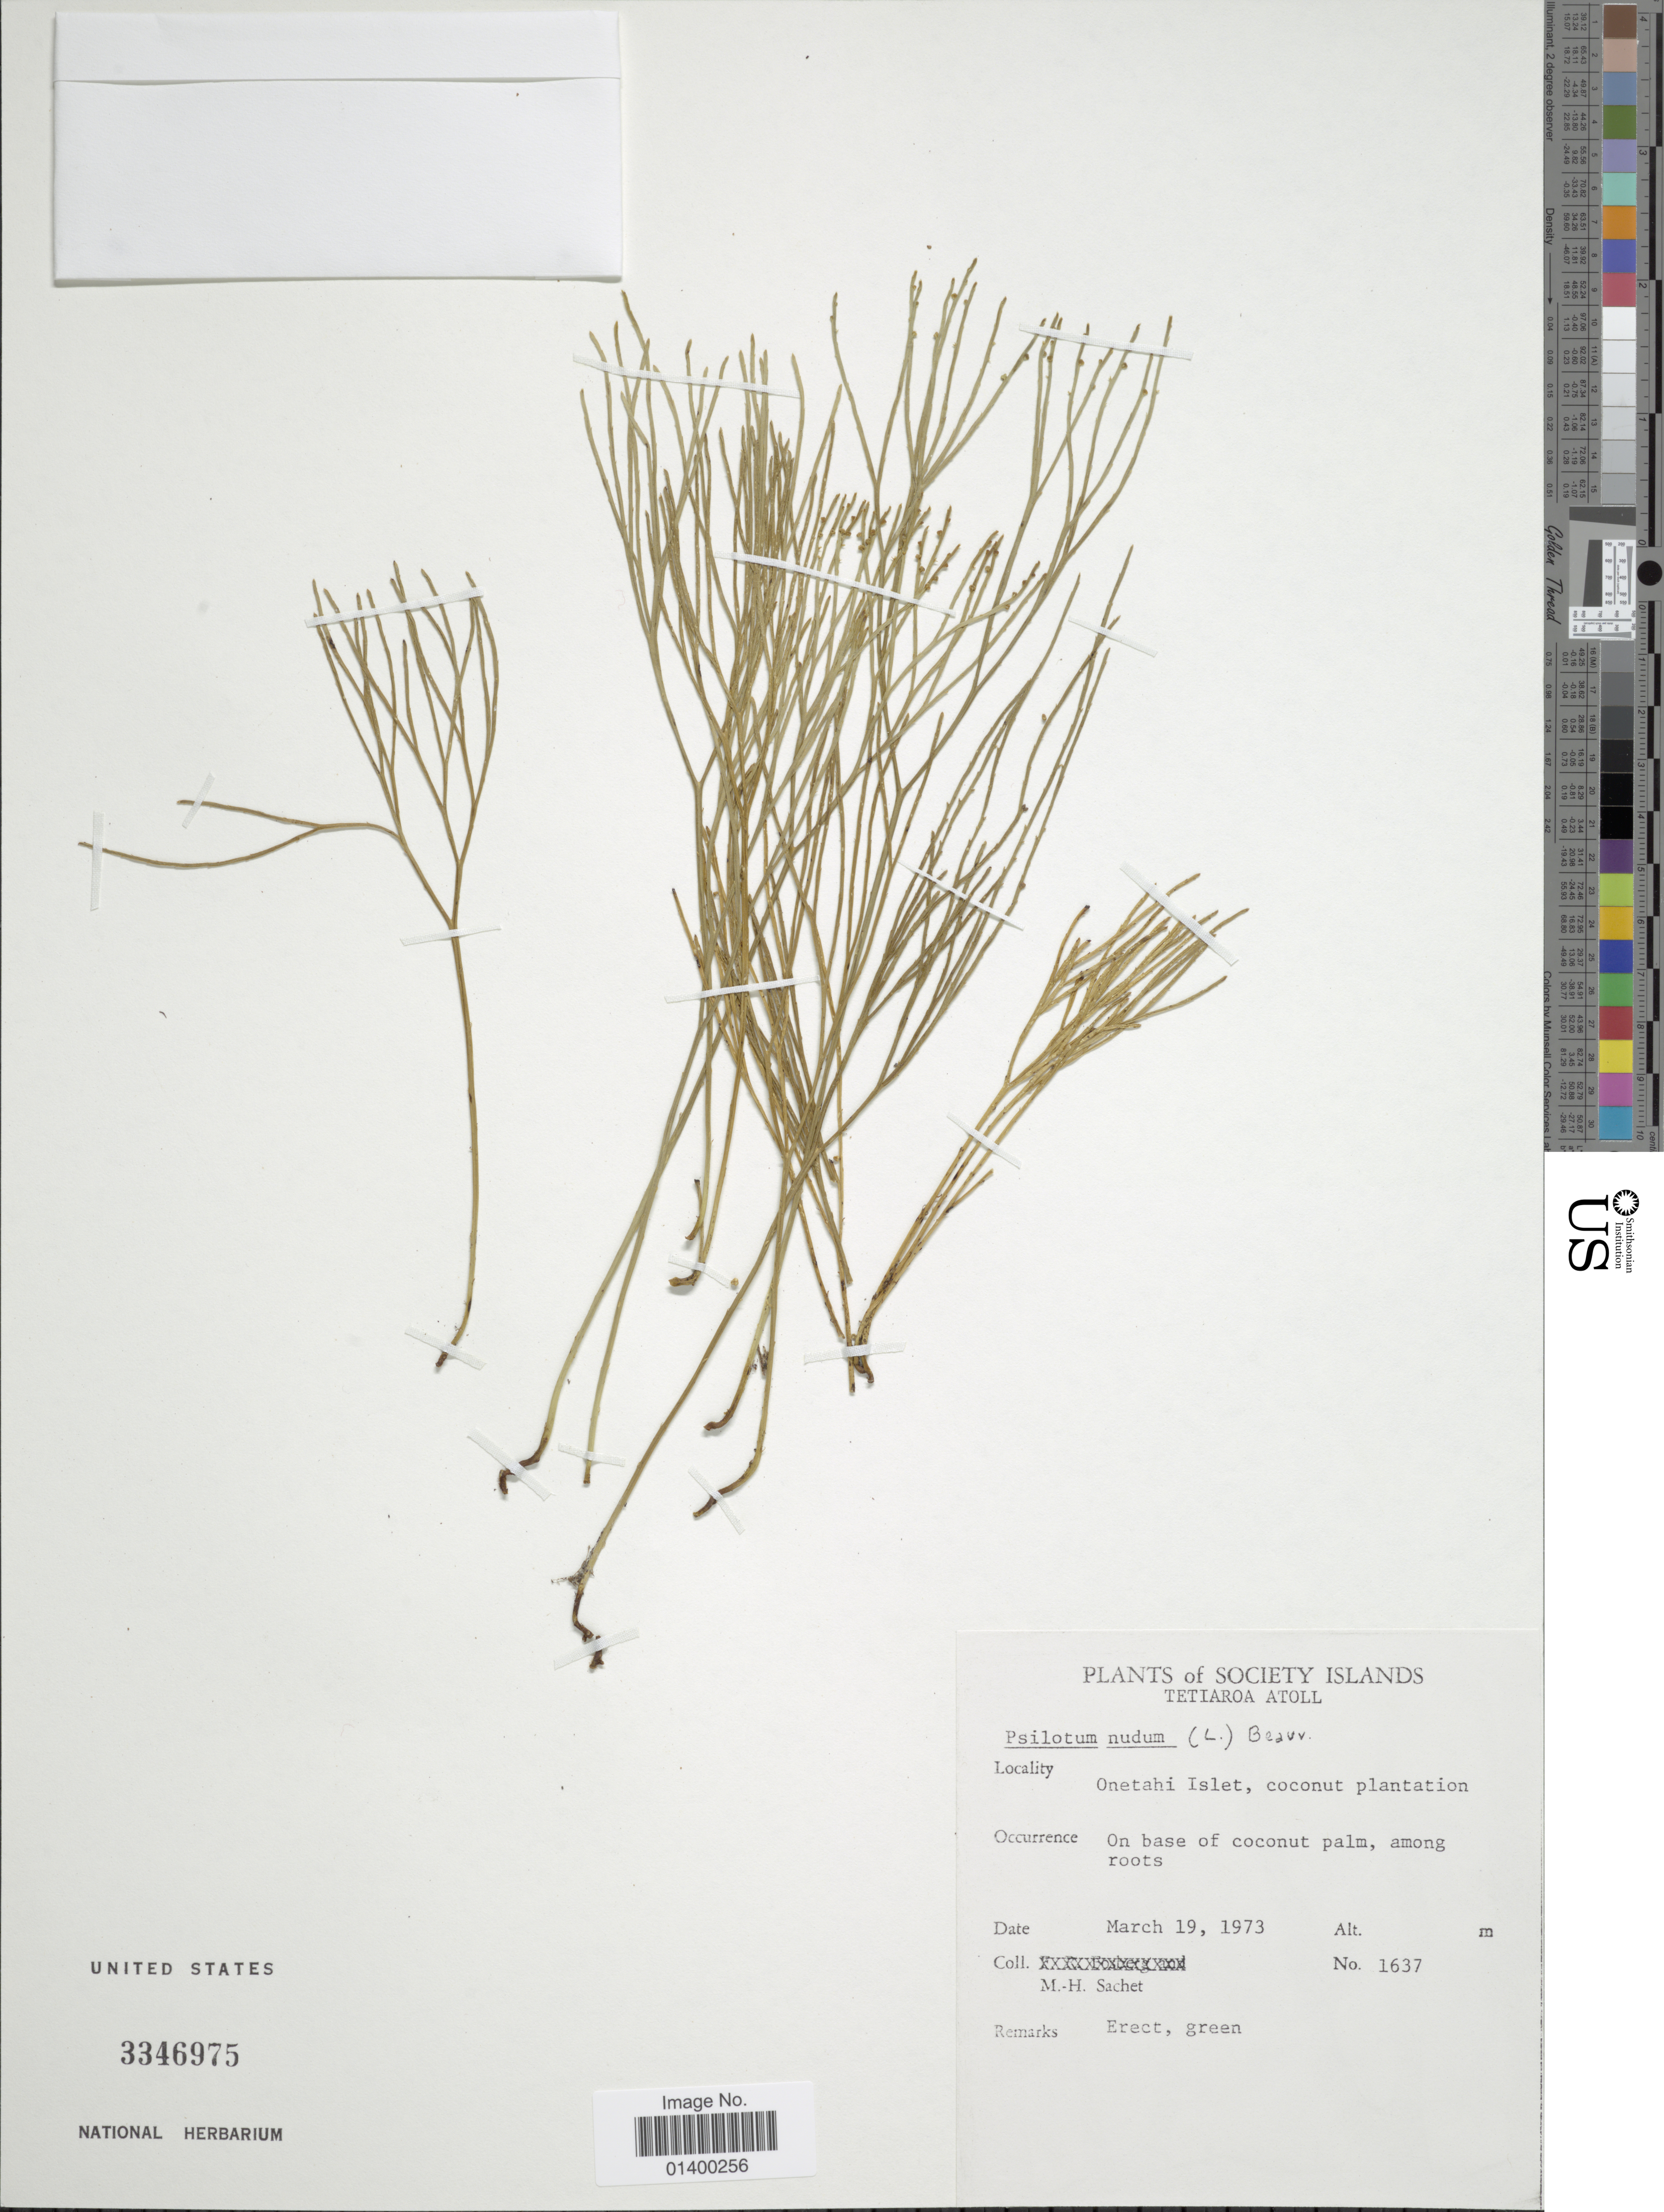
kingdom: Plantae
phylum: Tracheophyta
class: Polypodiopsida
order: Psilotales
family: Psilotaceae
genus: Psilotum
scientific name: Psilotum nudum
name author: (L.) P. Beauv.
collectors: M.-H. Sachet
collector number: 1637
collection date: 1973-03-19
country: French Polynesia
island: Tetiaroa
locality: Society Islands, Tetiaroa atoll, Onetahi Islet, coconut plantation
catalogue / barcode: US 3346975